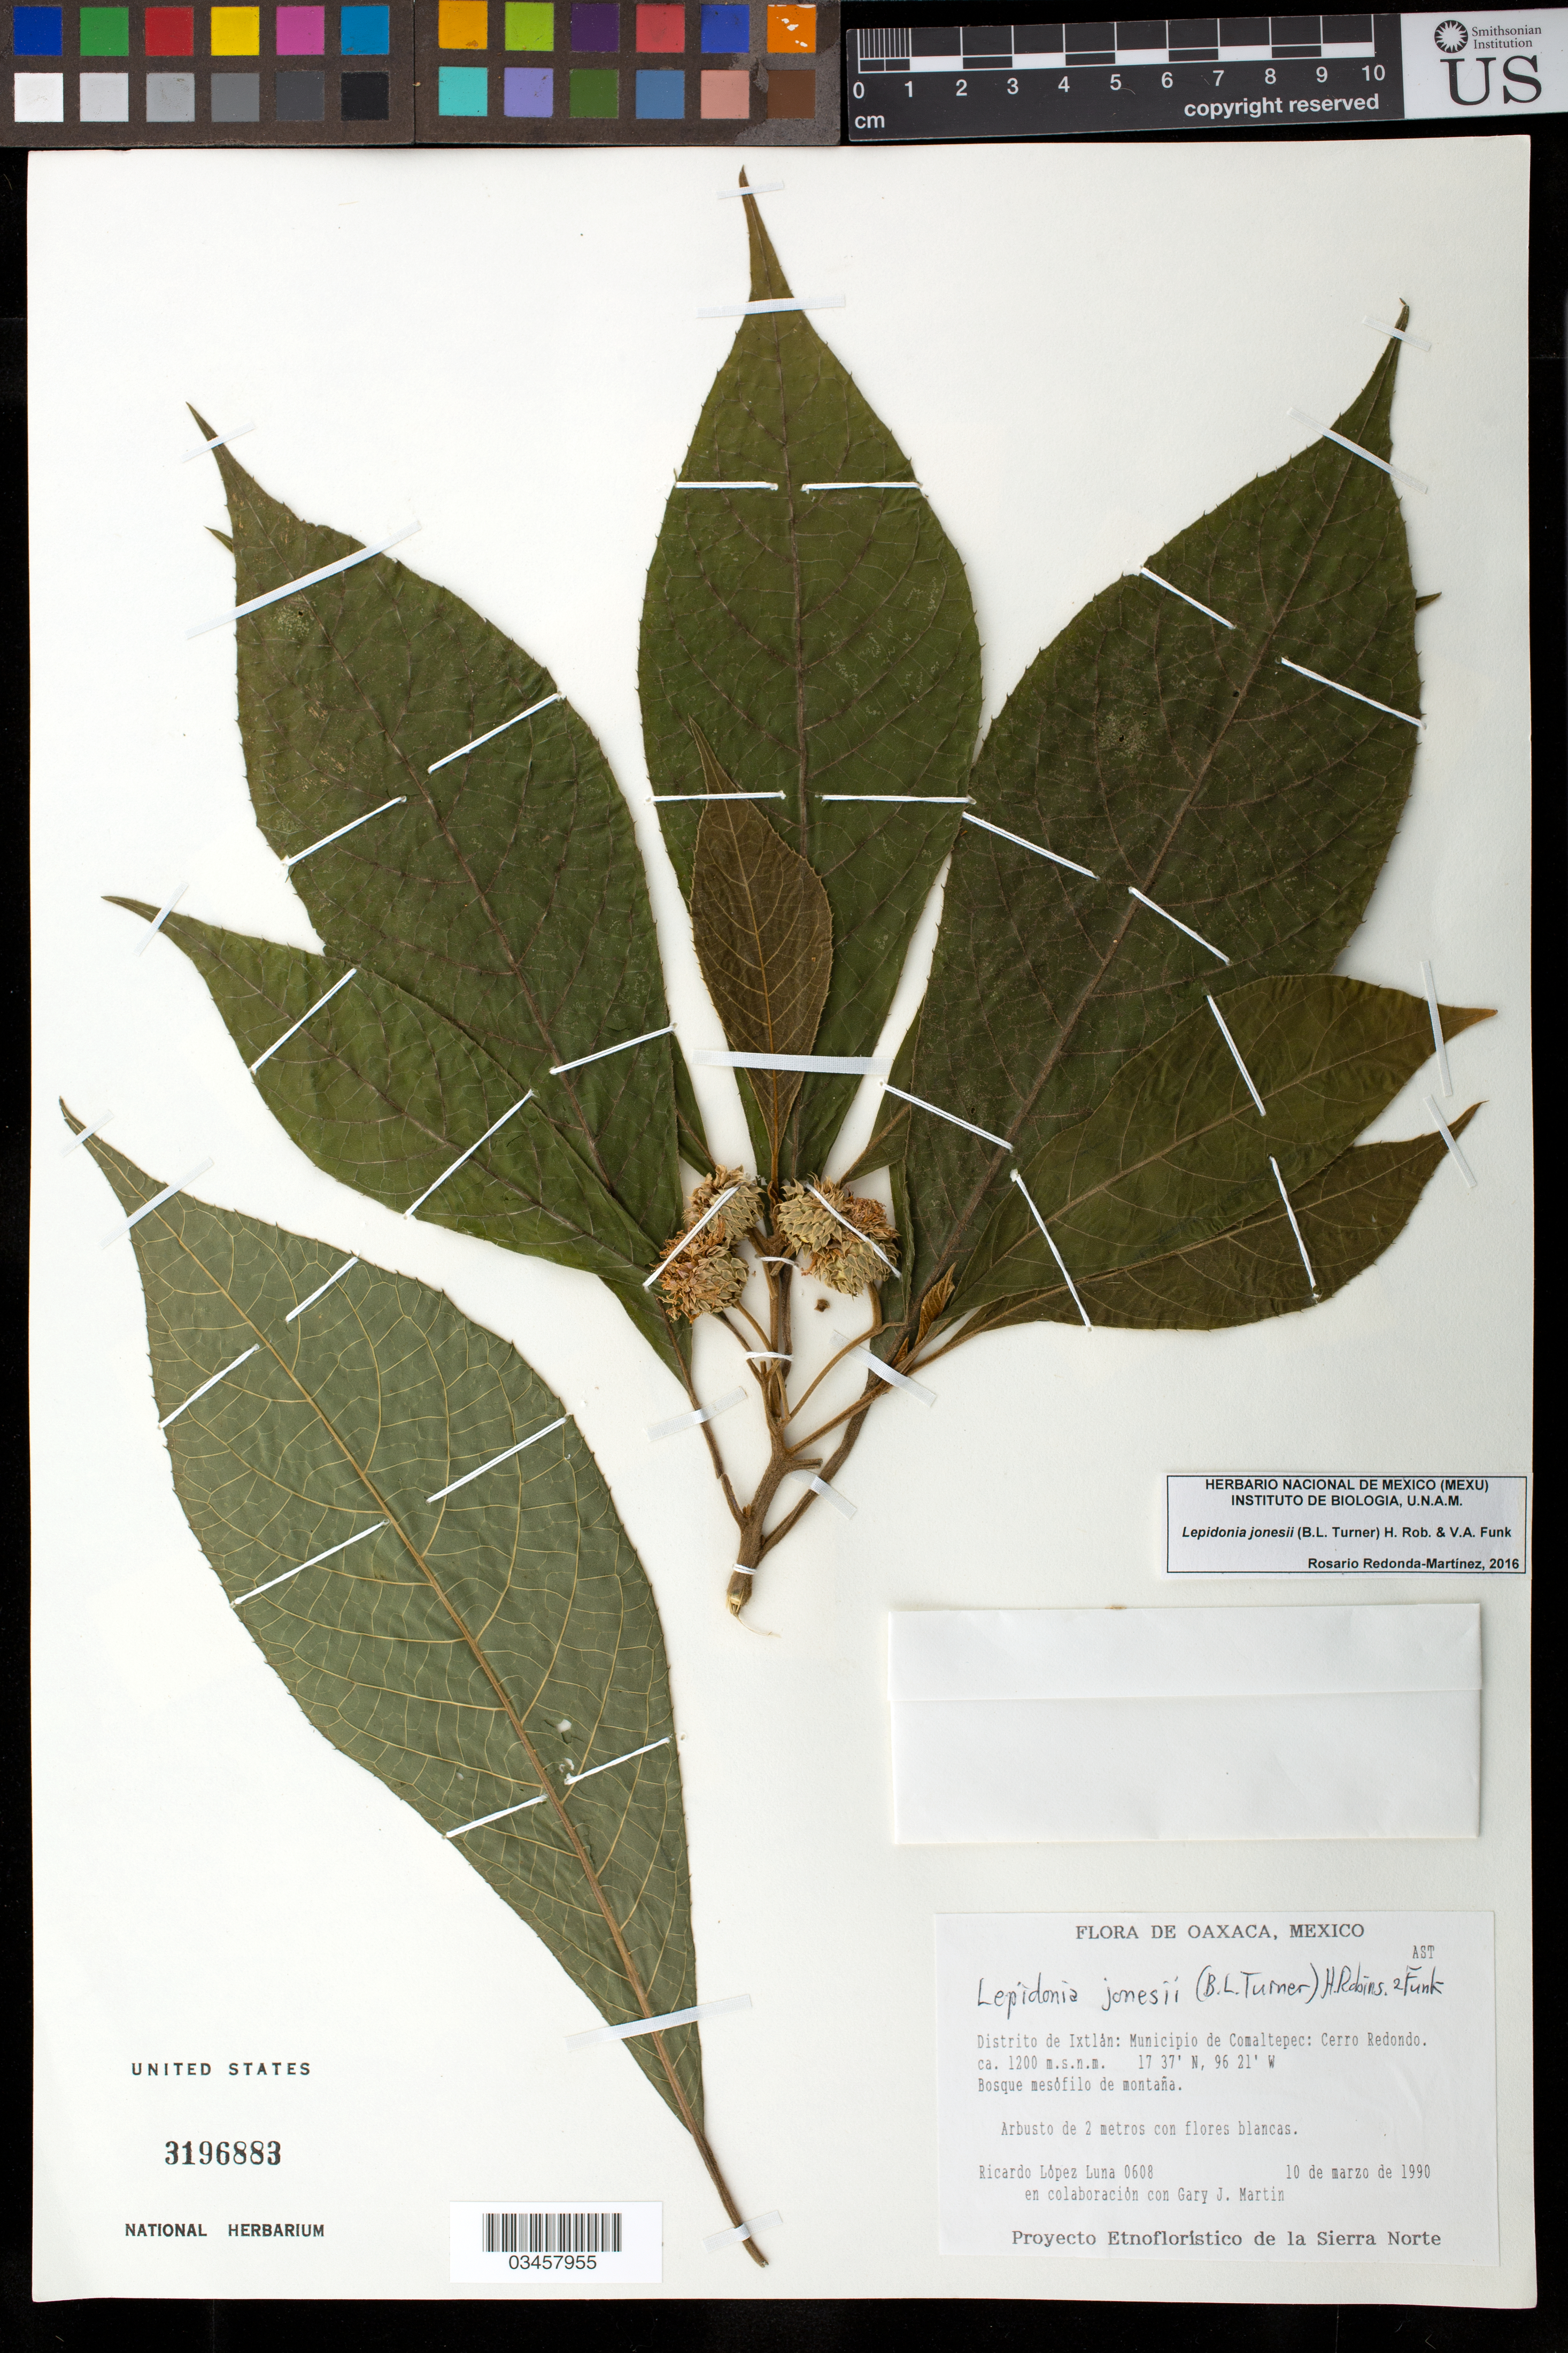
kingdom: Plantae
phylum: Tracheophyta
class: Magnoliopsida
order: Asterales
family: Asteraceae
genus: Lepidonia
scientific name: Lepidonia jonesii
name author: (B.L. Turner) H. Rob. & Funk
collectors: R. López Luna & G. J. Martin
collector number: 608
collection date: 1990-03-10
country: Mexico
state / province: Oaxaca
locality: Distrito de Ixtlan: Municipio de Comaltepec : Cerro Redondo.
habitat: Bosque mesofilo de montana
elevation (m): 1200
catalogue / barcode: US 3196883